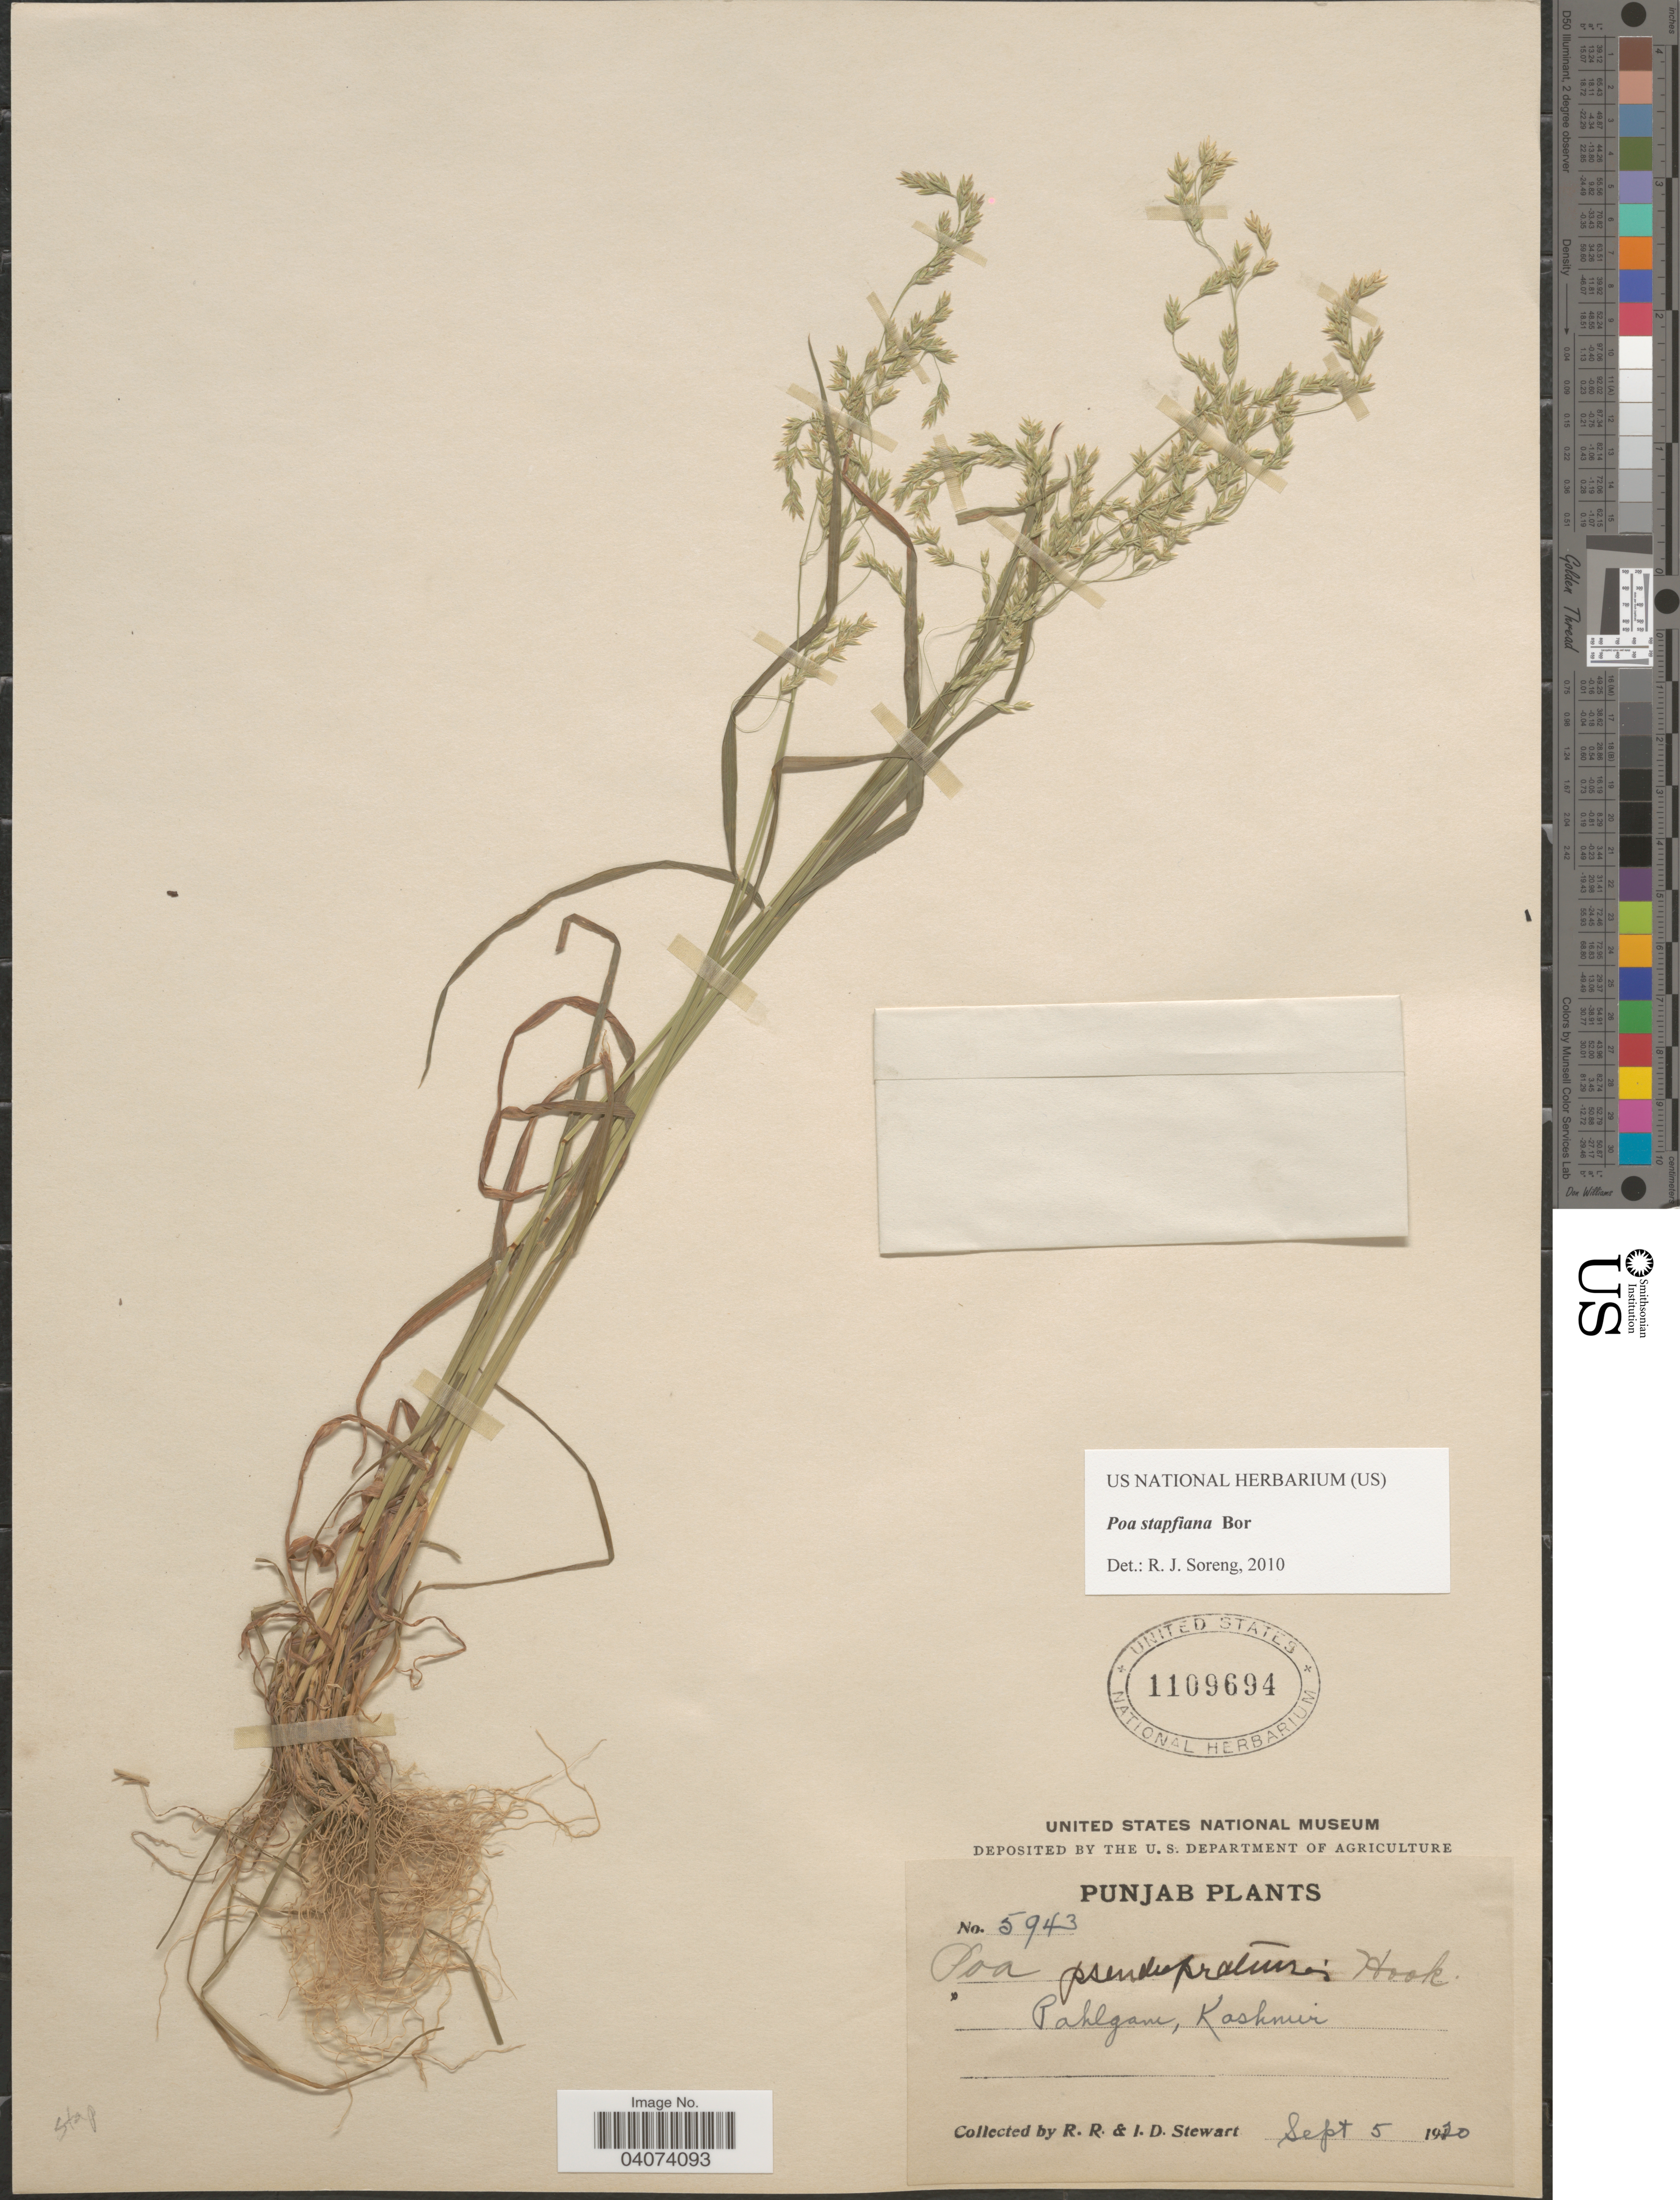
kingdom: Plantae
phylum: Tracheophyta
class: Liliopsida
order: Poales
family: Poaceae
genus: Poa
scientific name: Poa sterilis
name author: M. Bieb.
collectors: R. Stewart & I. Stewart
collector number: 5943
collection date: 1920-09-05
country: India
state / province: Jammu and Kashmir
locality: Pahlgam, Kashmir.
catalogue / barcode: US 1109694